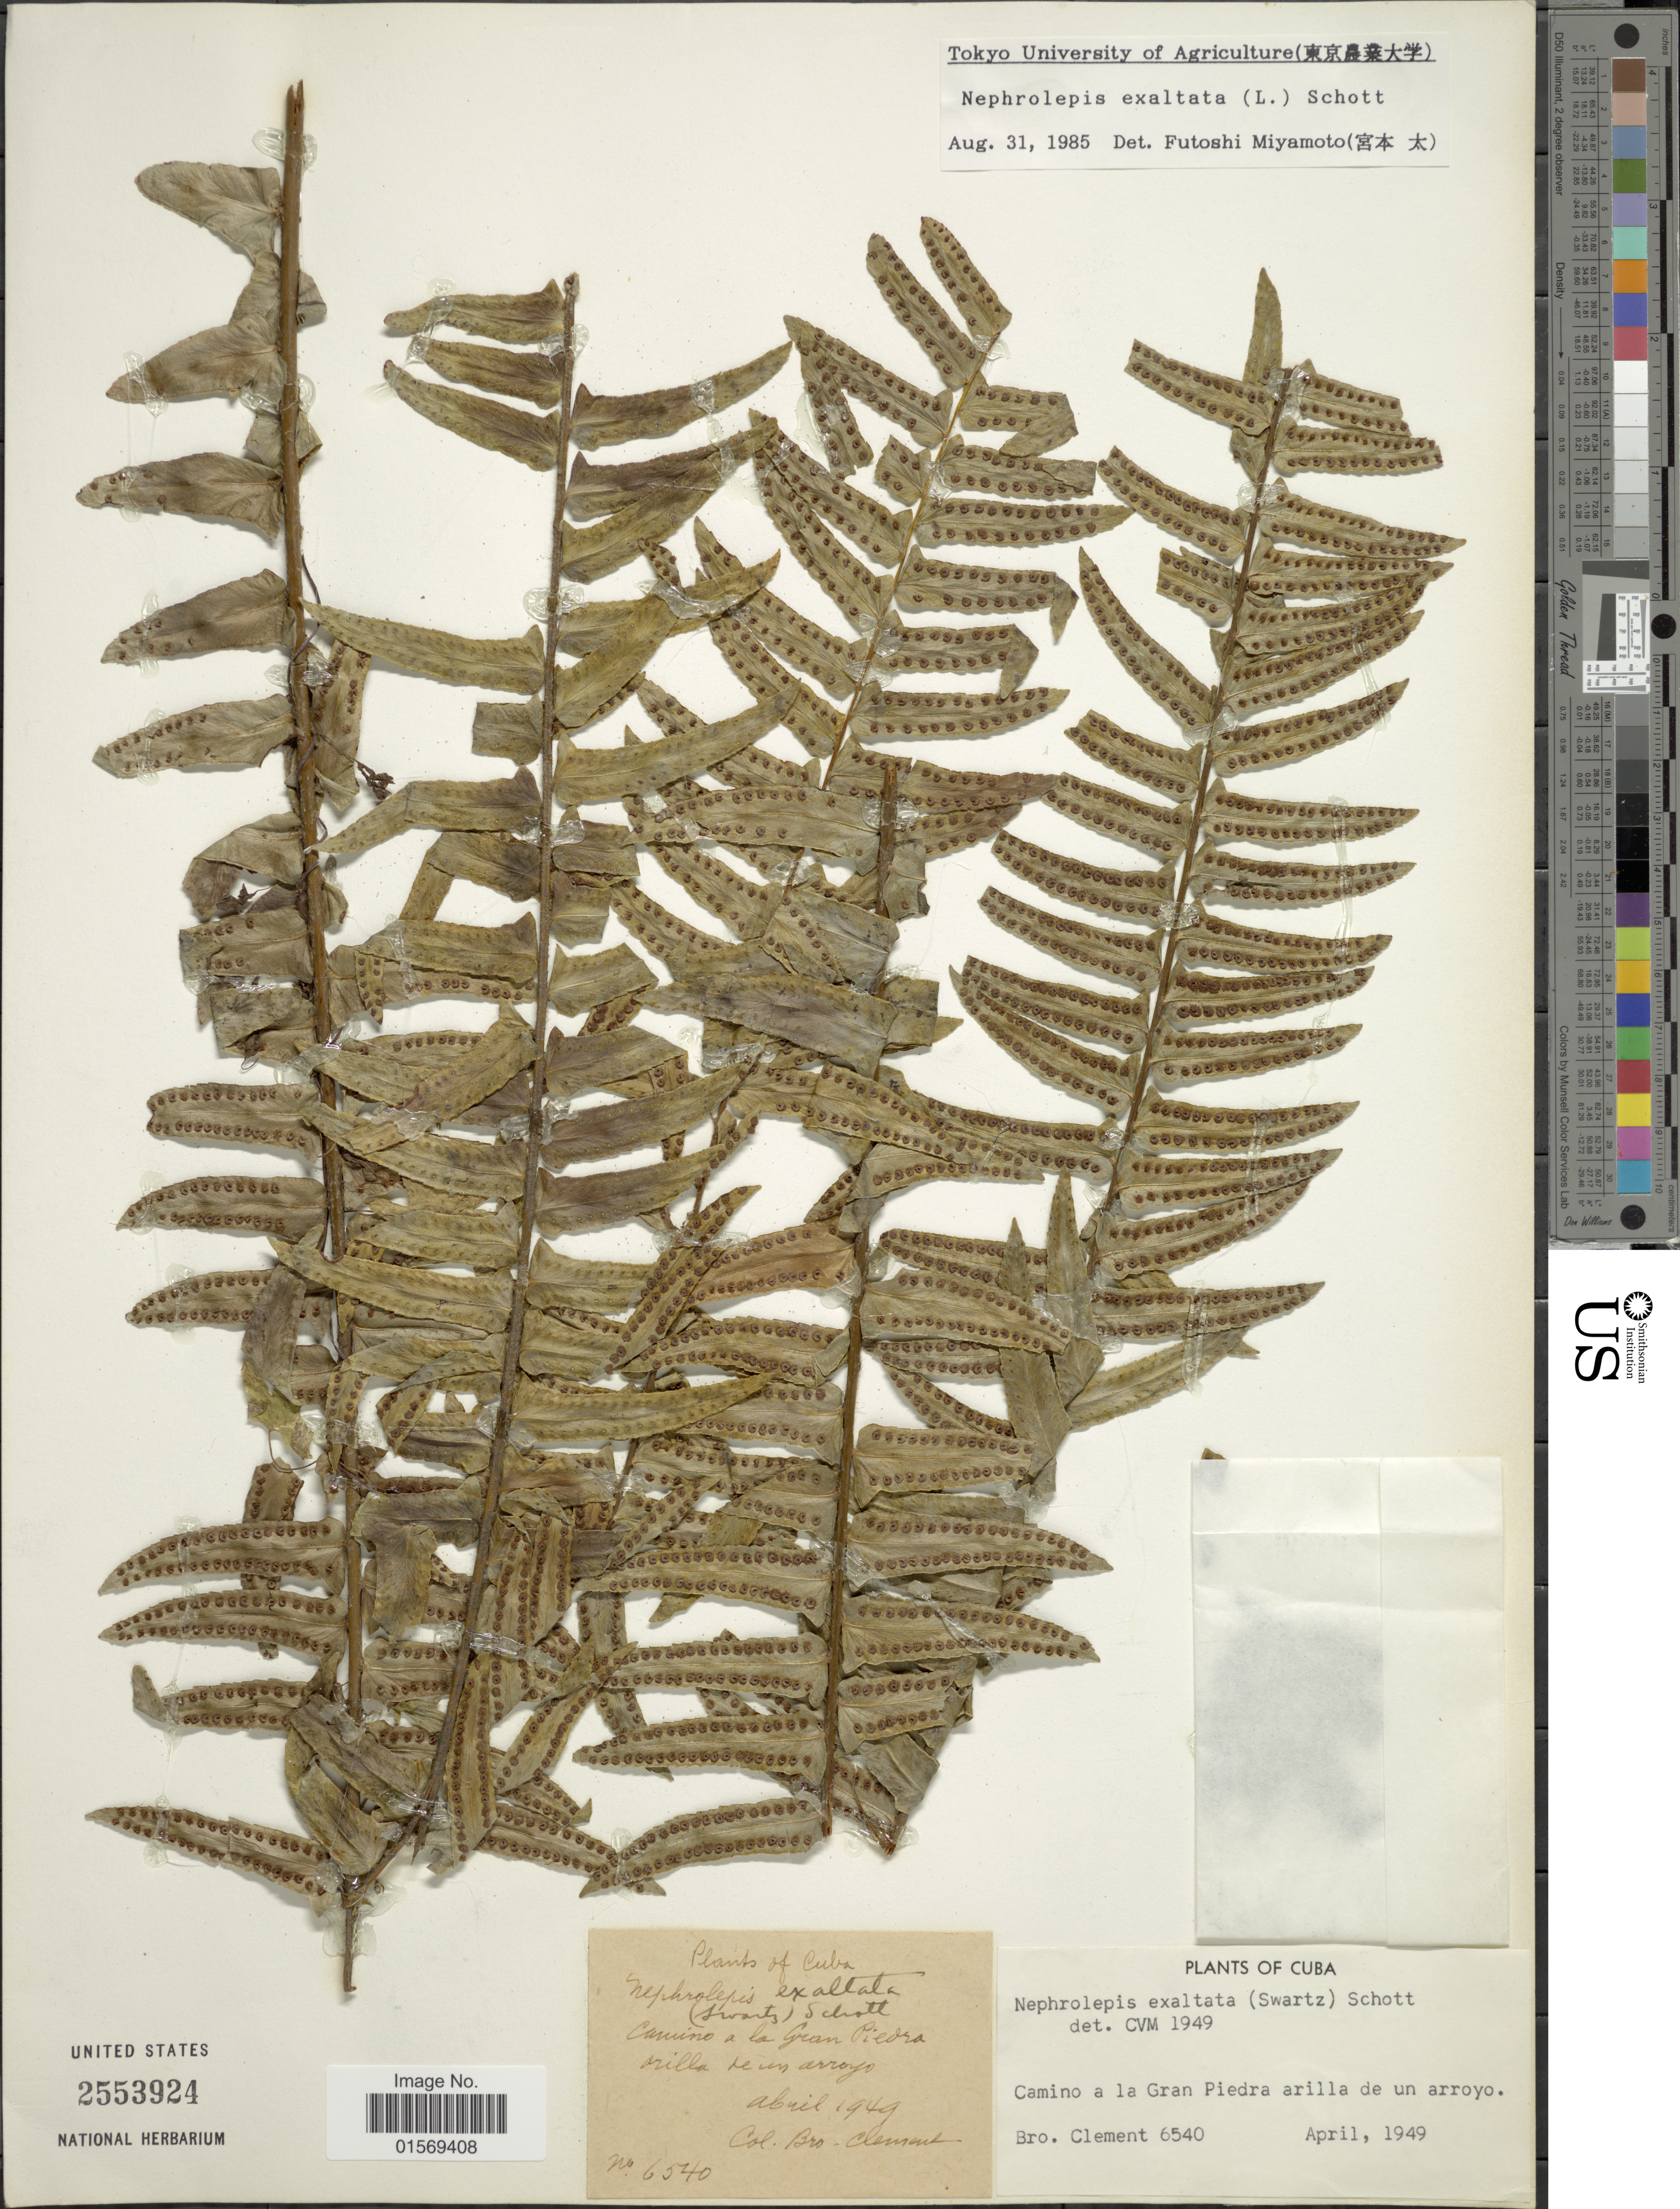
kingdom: Plantae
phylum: Tracheophyta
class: Polypodiopsida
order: Polypodiales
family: Nephrolepidaceae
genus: Nephrolepis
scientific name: Nephrolepis exaltata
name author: (L.) Schott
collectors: B. Clement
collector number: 6540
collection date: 1949-04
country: Cuba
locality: Cuba, Camino a la Gran Piedre arilla de un arroya.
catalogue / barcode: US 2553924